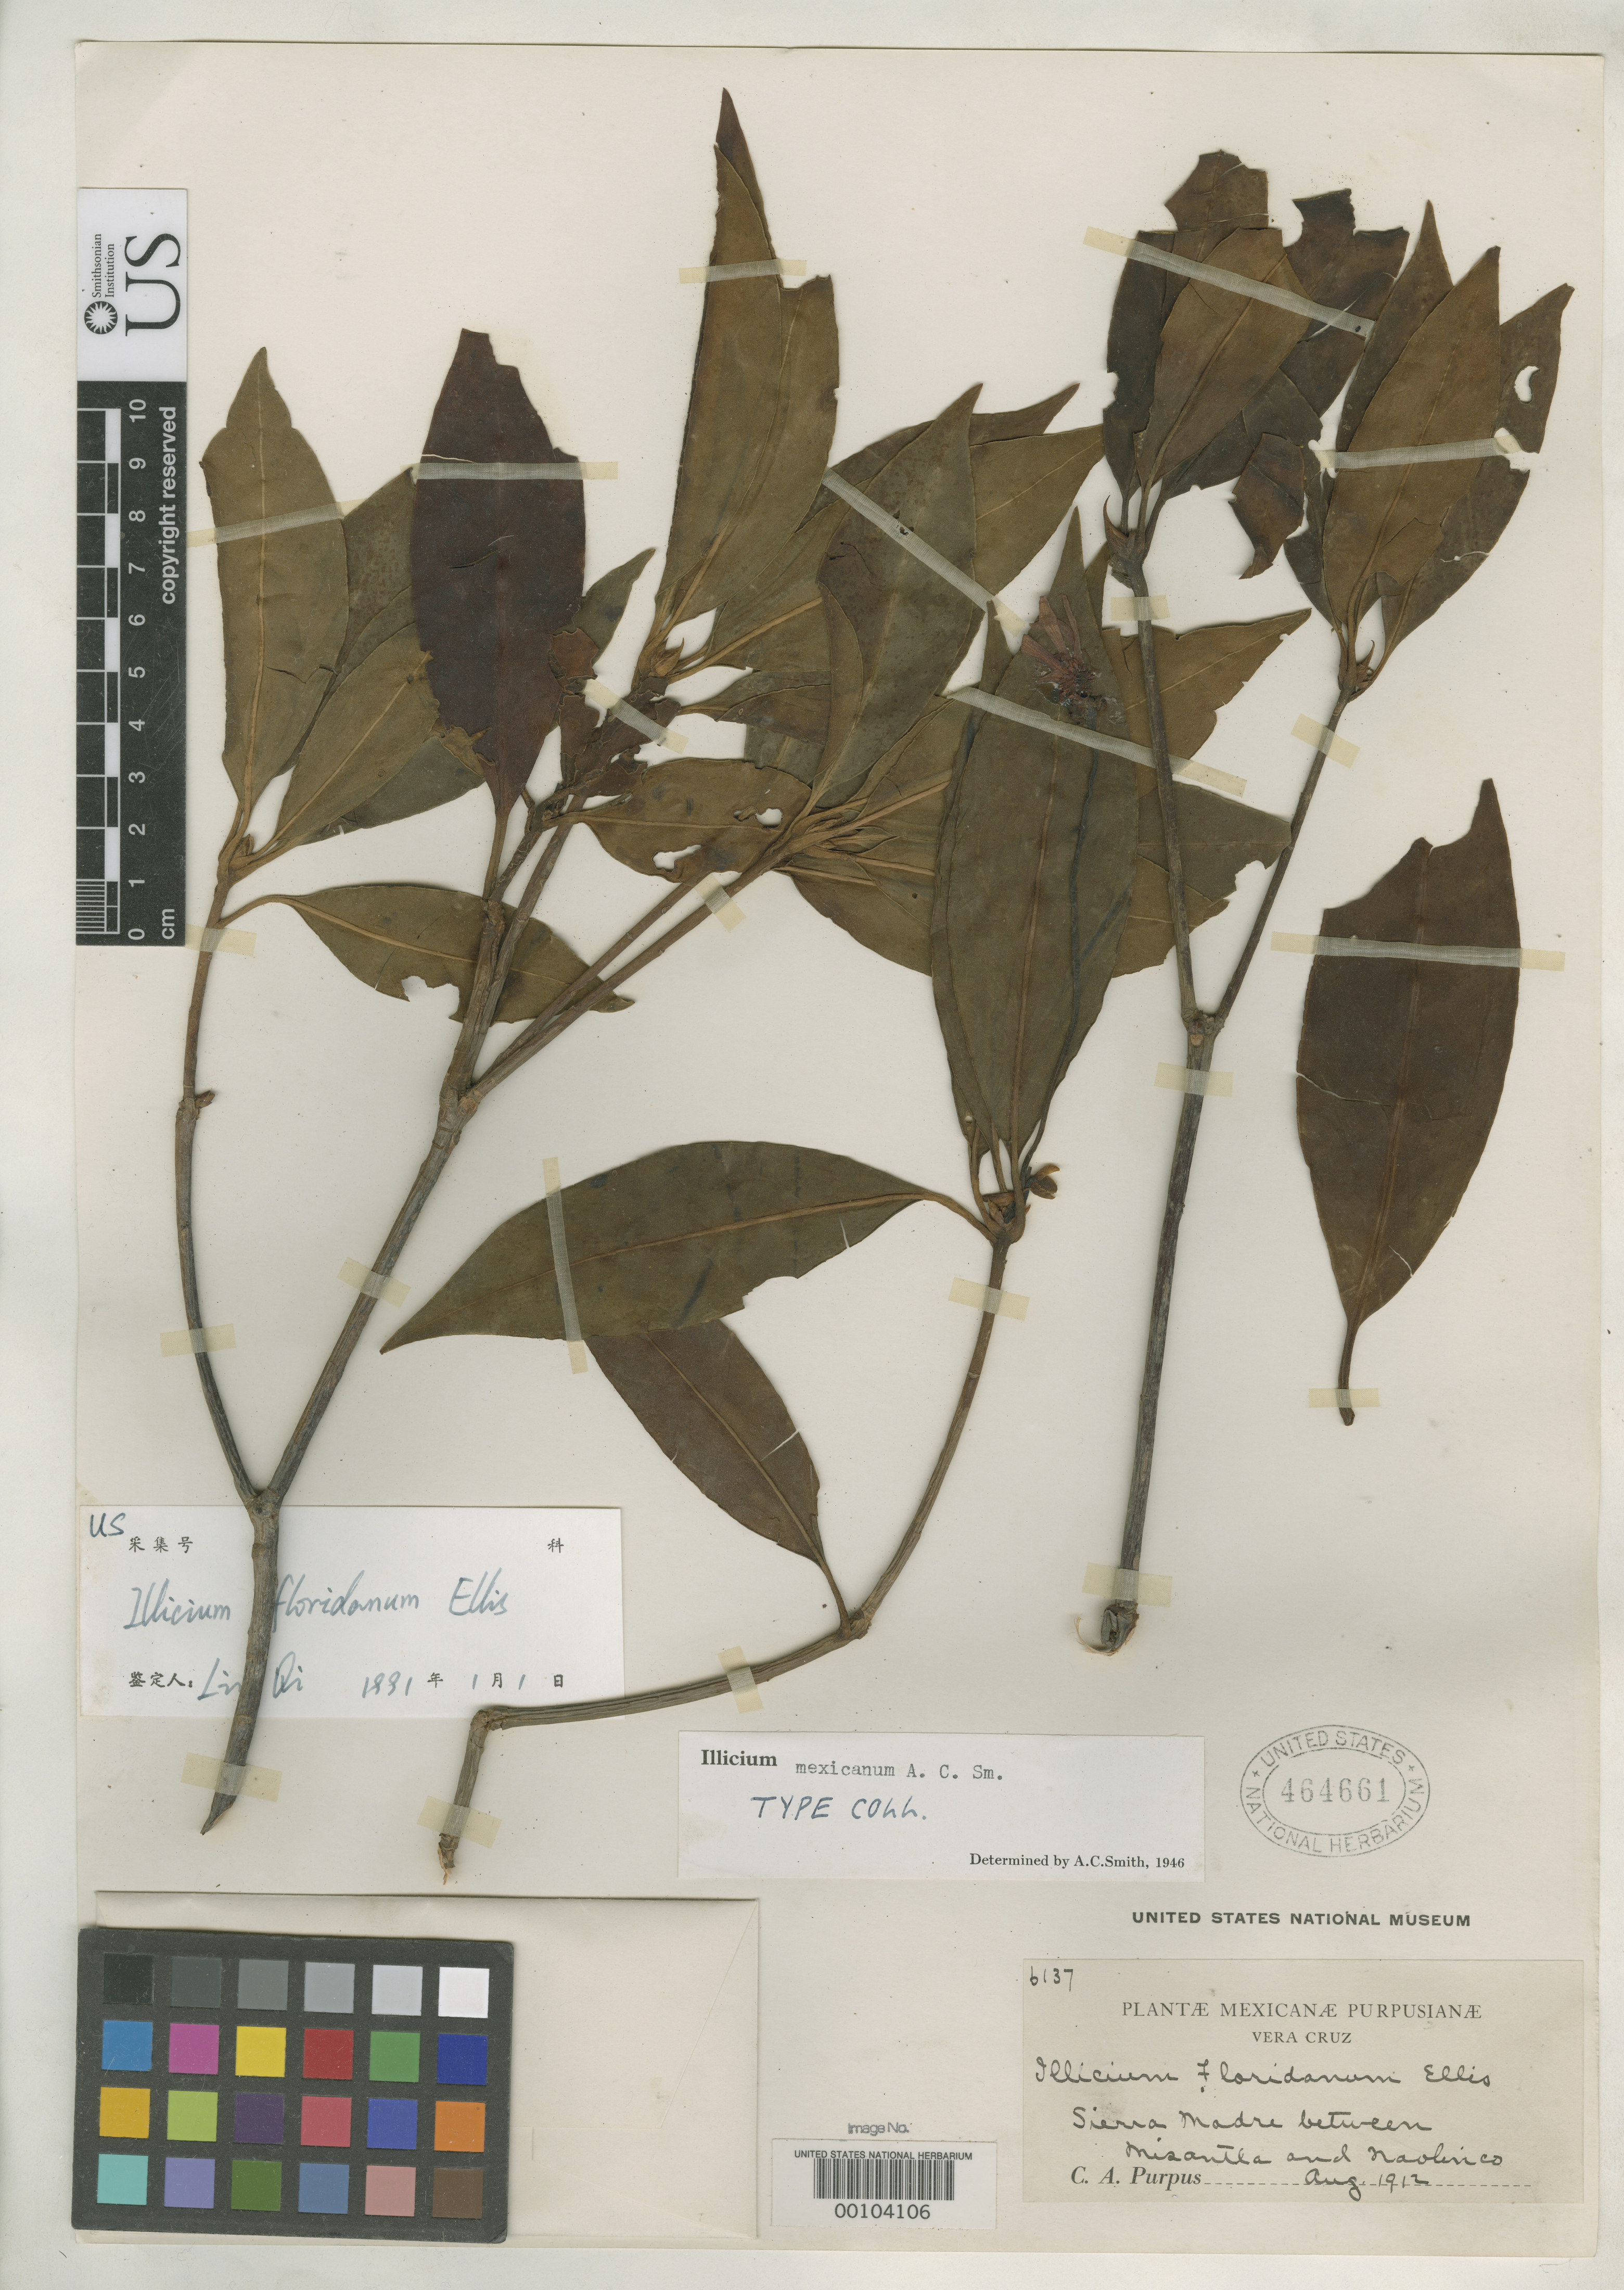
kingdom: Plantae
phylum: Tracheophyta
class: Magnoliopsida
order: Austrobaileyales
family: Schisandraceae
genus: Illicium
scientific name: Illicium mexicanum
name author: A.C. Sm.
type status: Isotype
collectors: C. A. Purpus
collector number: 6137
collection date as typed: Aug 1912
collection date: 1912-08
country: Mexico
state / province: Veracruz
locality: Sierra Madre between Misantla & Naolinca.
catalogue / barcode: US 464661